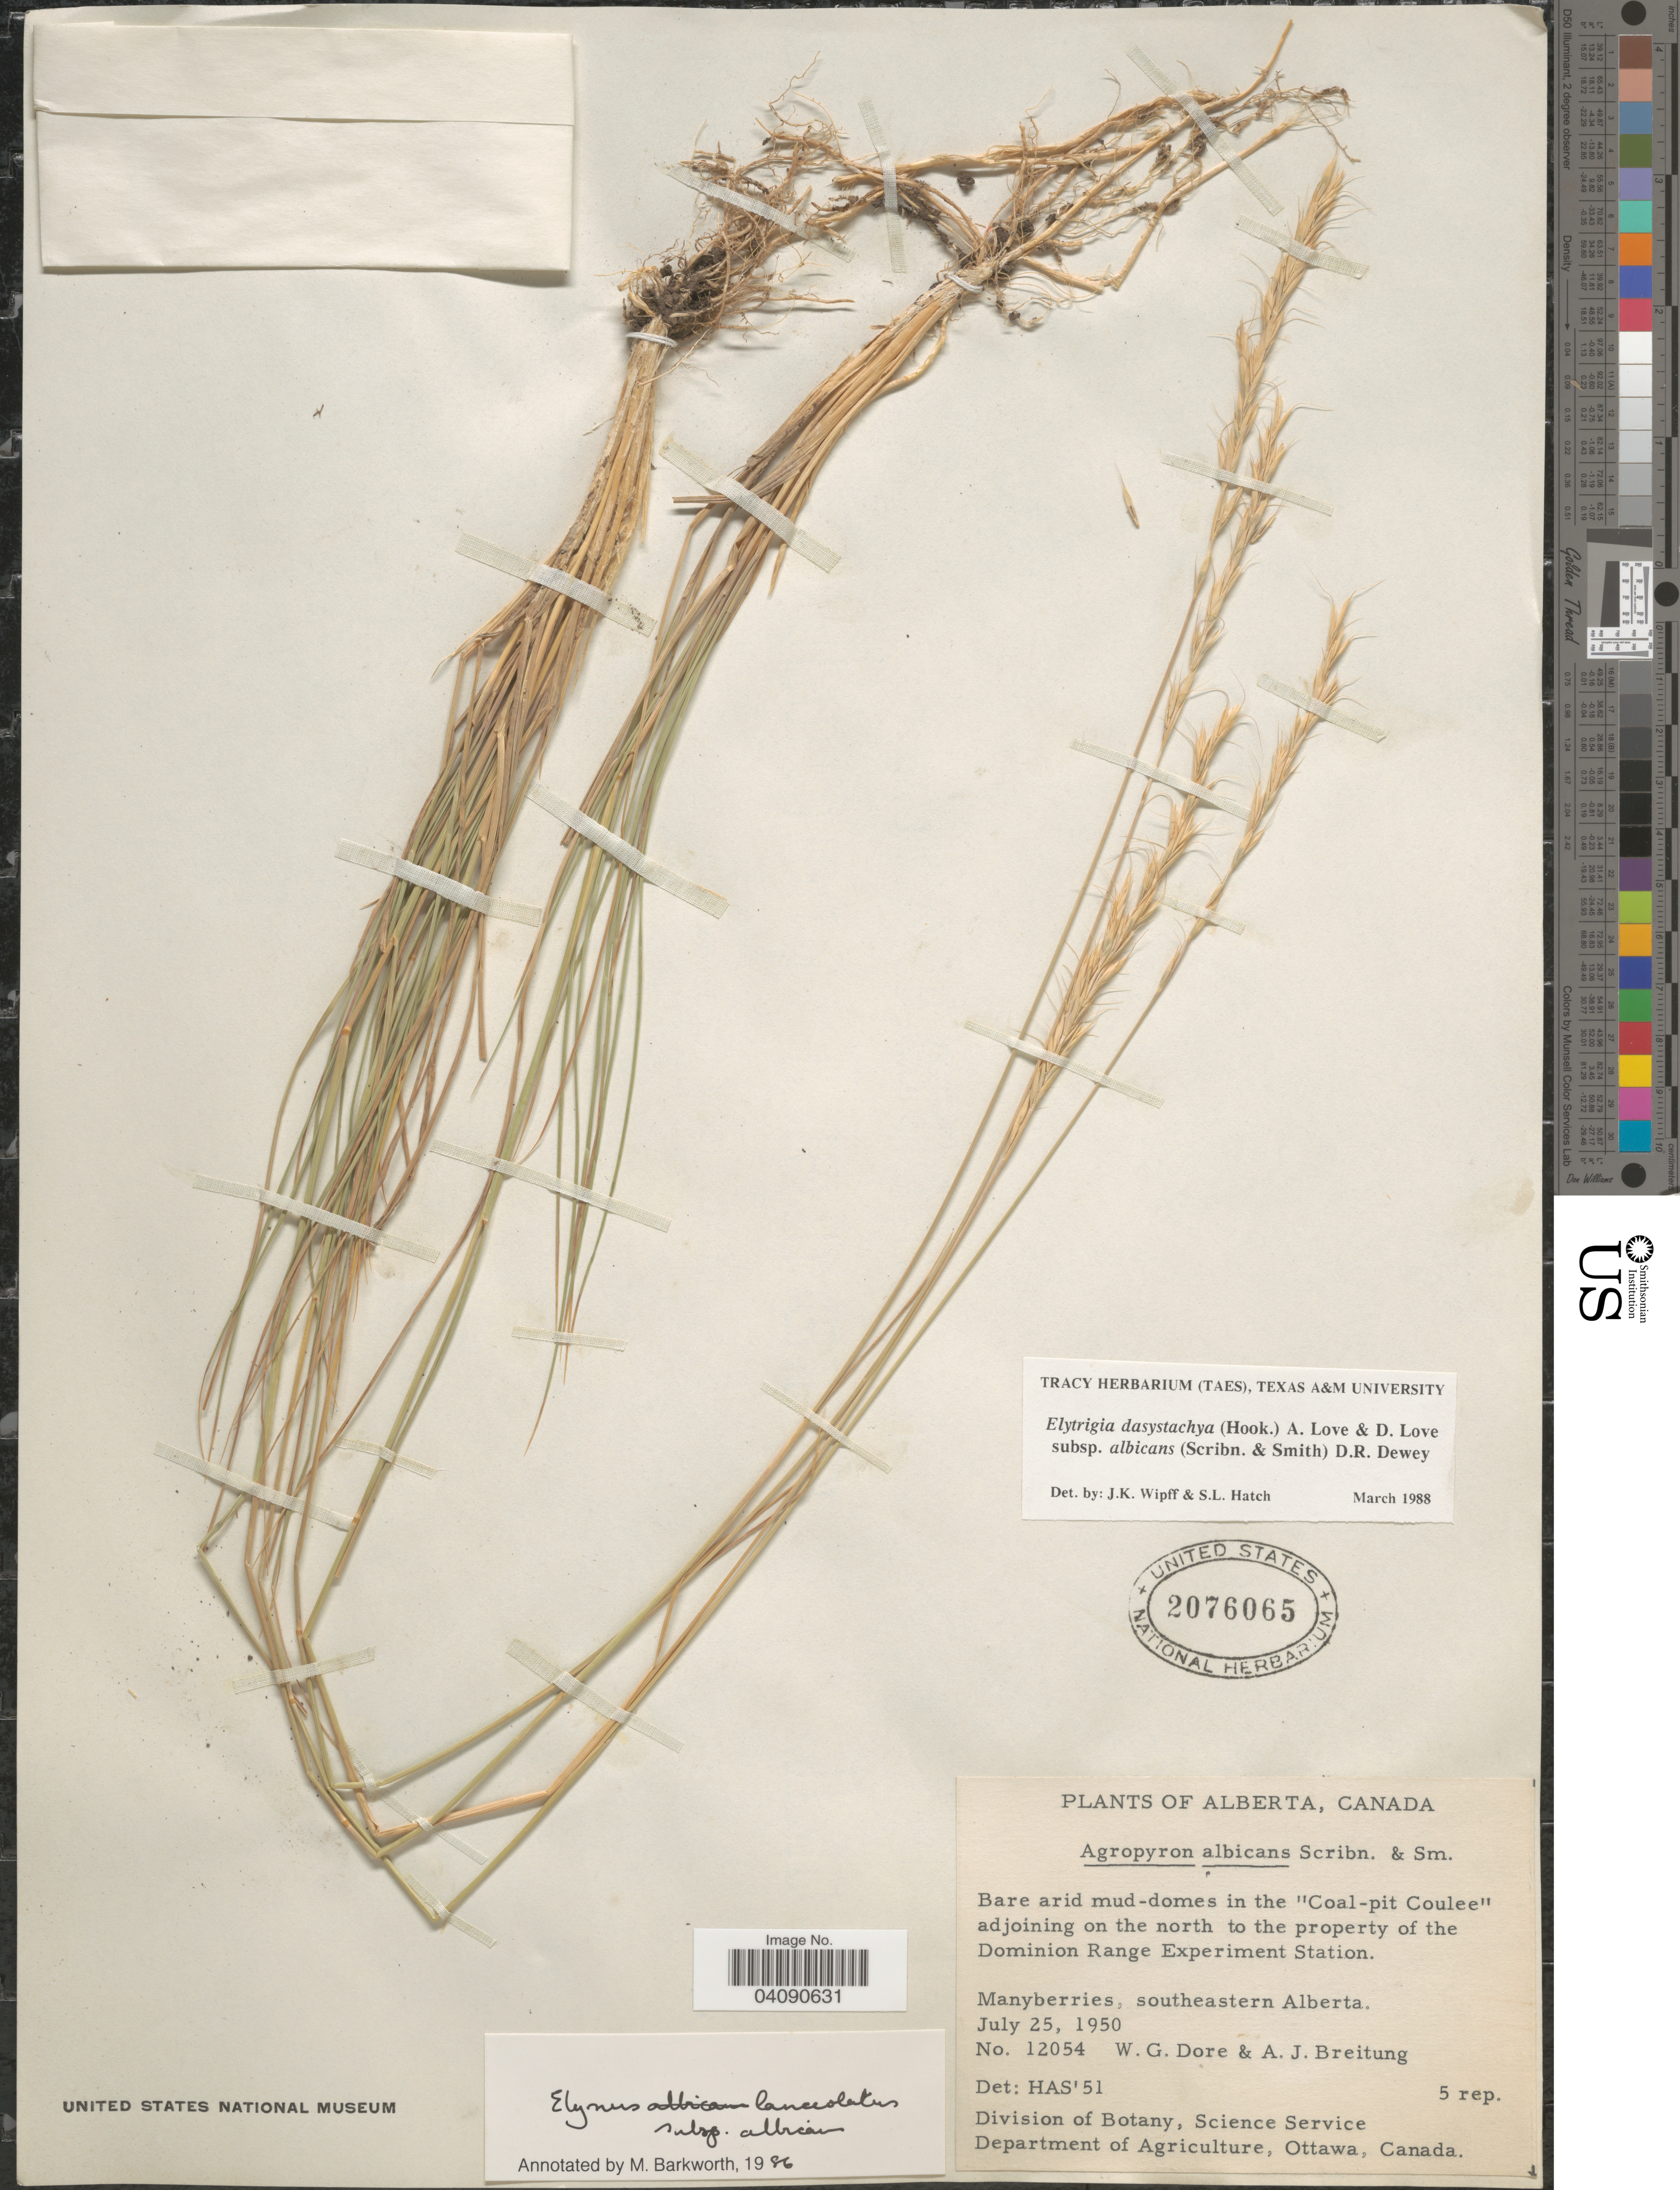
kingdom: Plantae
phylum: Tracheophyta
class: Liliopsida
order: Poales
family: Poaceae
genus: Elymus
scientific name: Elymus albicans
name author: (Scribn. & J.G. Sm.) Á. Löve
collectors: W. Dore & A. Breitung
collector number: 12054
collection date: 1950-07-25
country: Canada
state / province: Alberta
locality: Bare arid mud-domes in the "Coal-pit Coulee" adjoining on the north to the property of the Dominion Range Experiment Station. Manyberries, southeastern Alberta.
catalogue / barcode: US 2076065